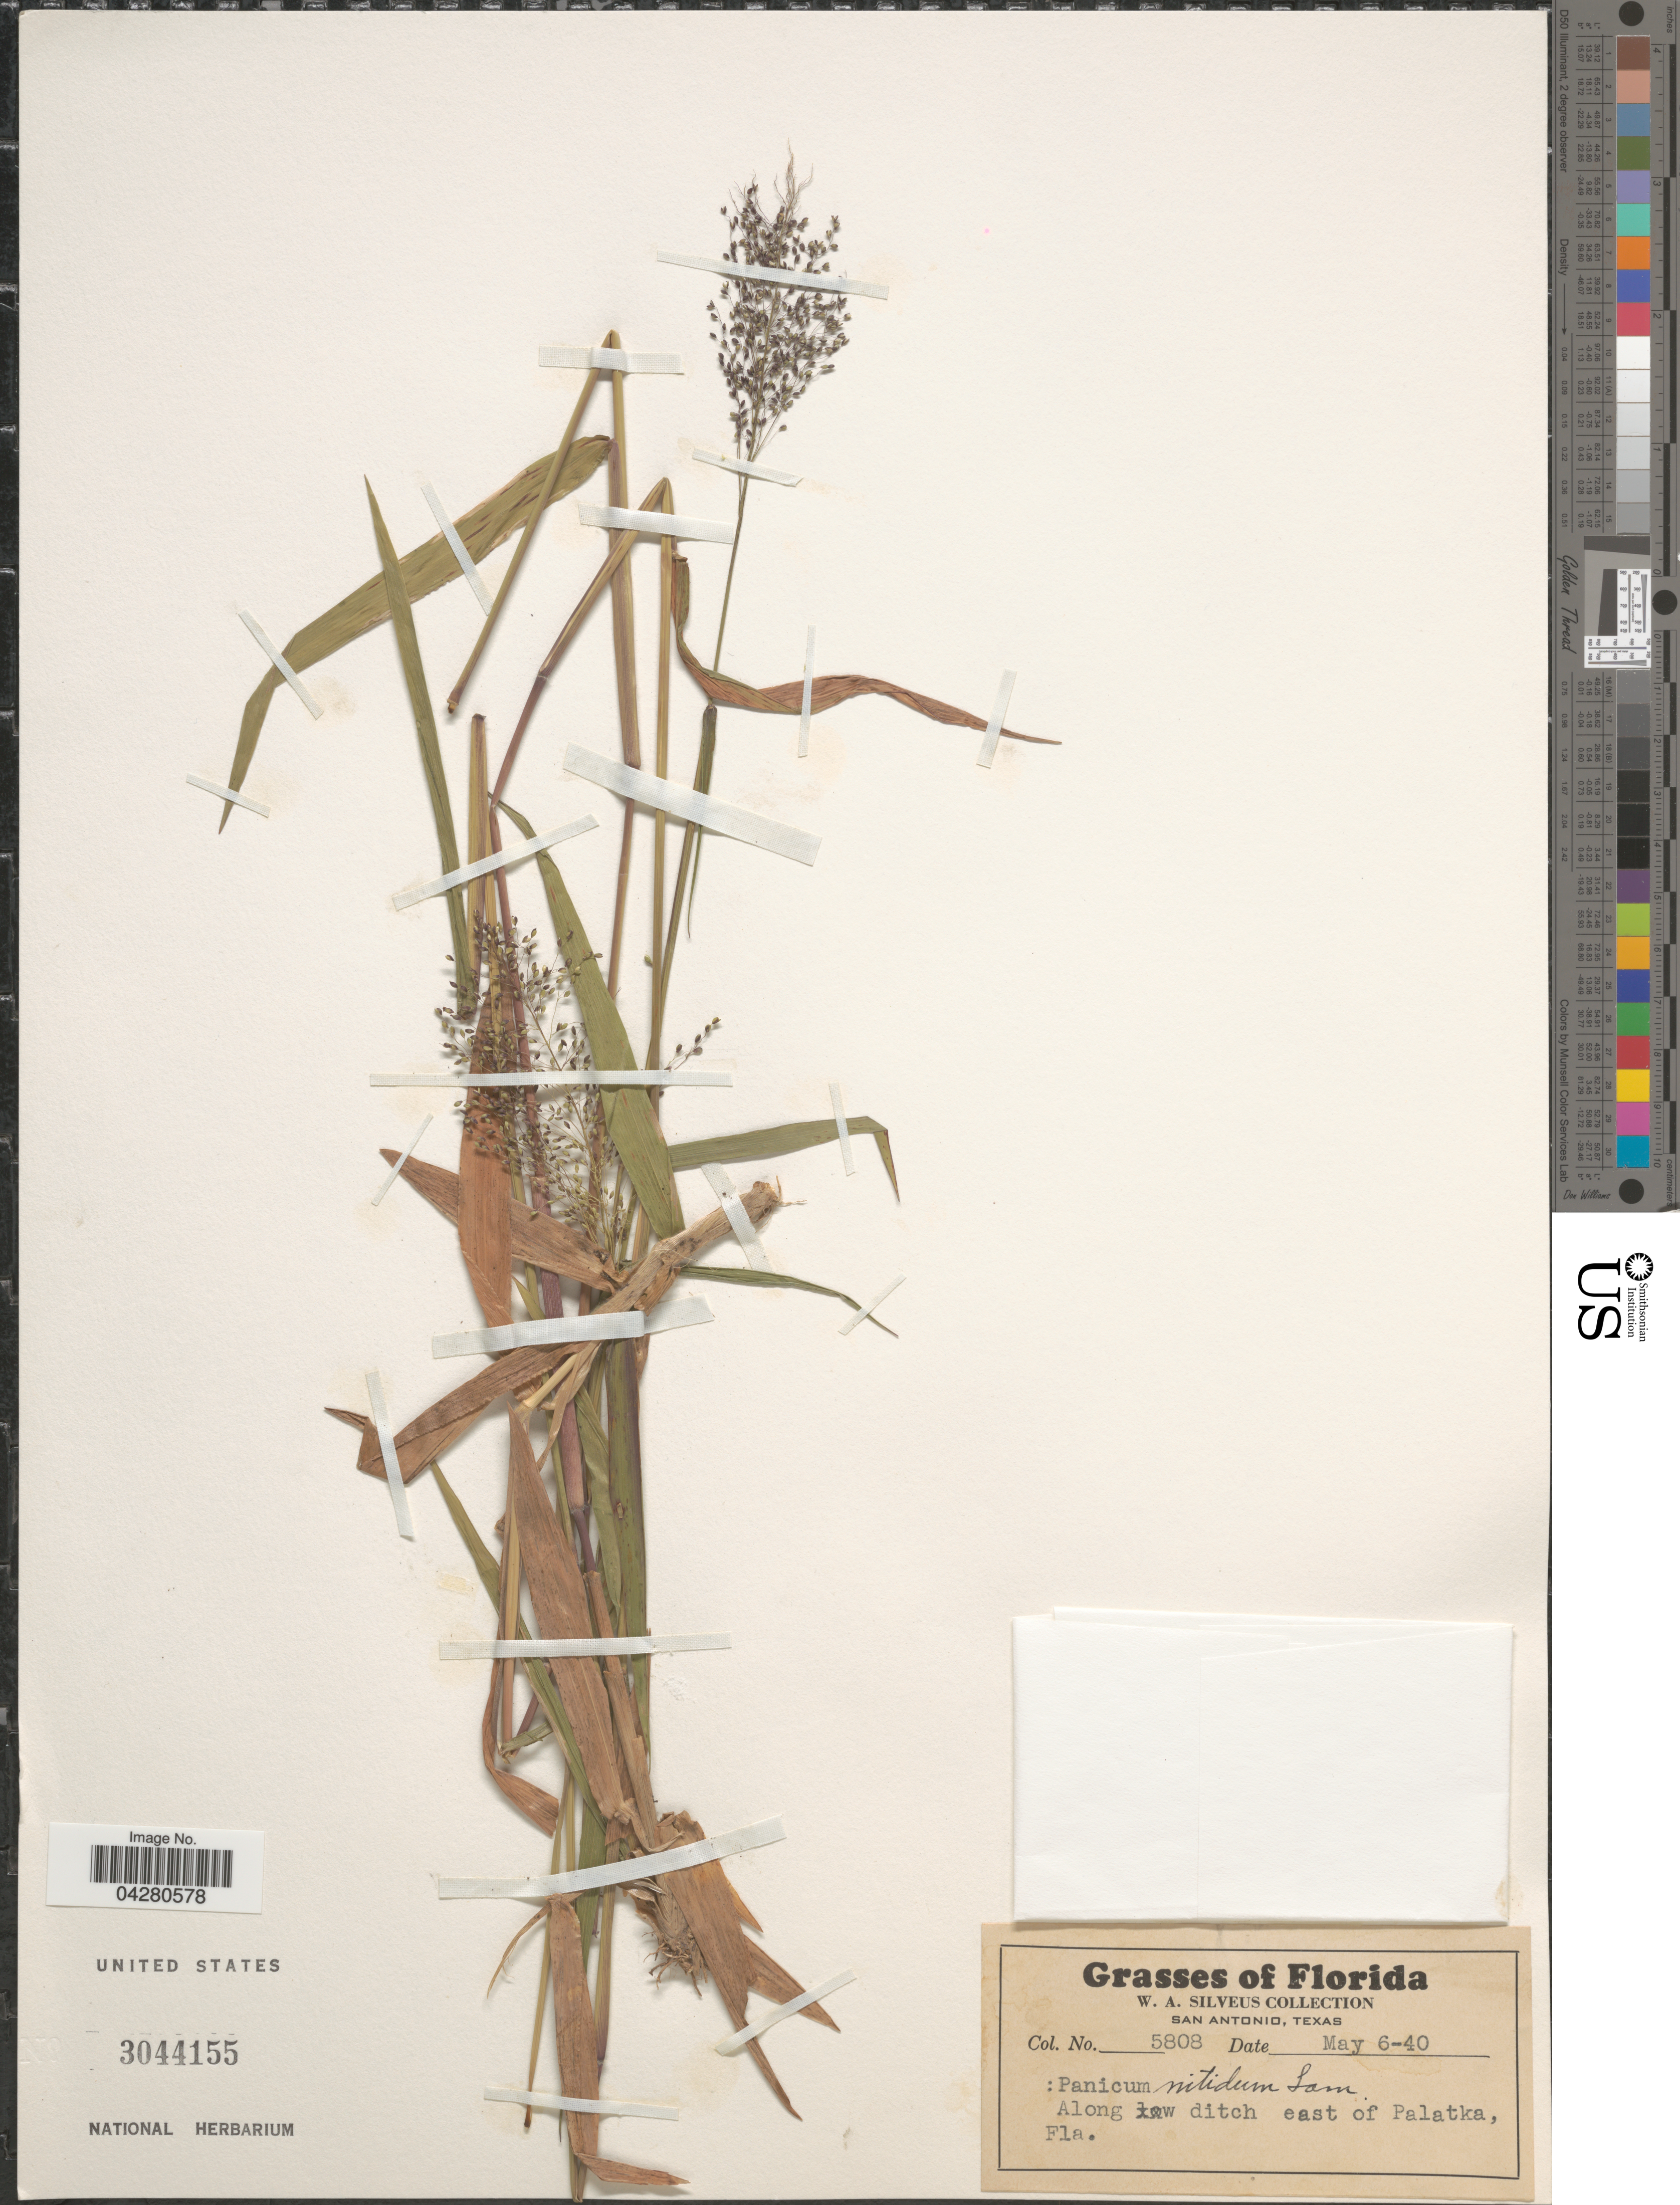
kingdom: Plantae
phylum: Tracheophyta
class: Liliopsida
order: Poales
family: Poaceae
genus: Dichanthelium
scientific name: Dichanthelium dichotomum var. dichotomum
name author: (L.) Gould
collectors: W. Silveus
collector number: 5808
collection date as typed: Transcribed d/m/y: 6/5/40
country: United States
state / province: Florida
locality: Along ditch east of Palatka.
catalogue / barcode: US 3044155